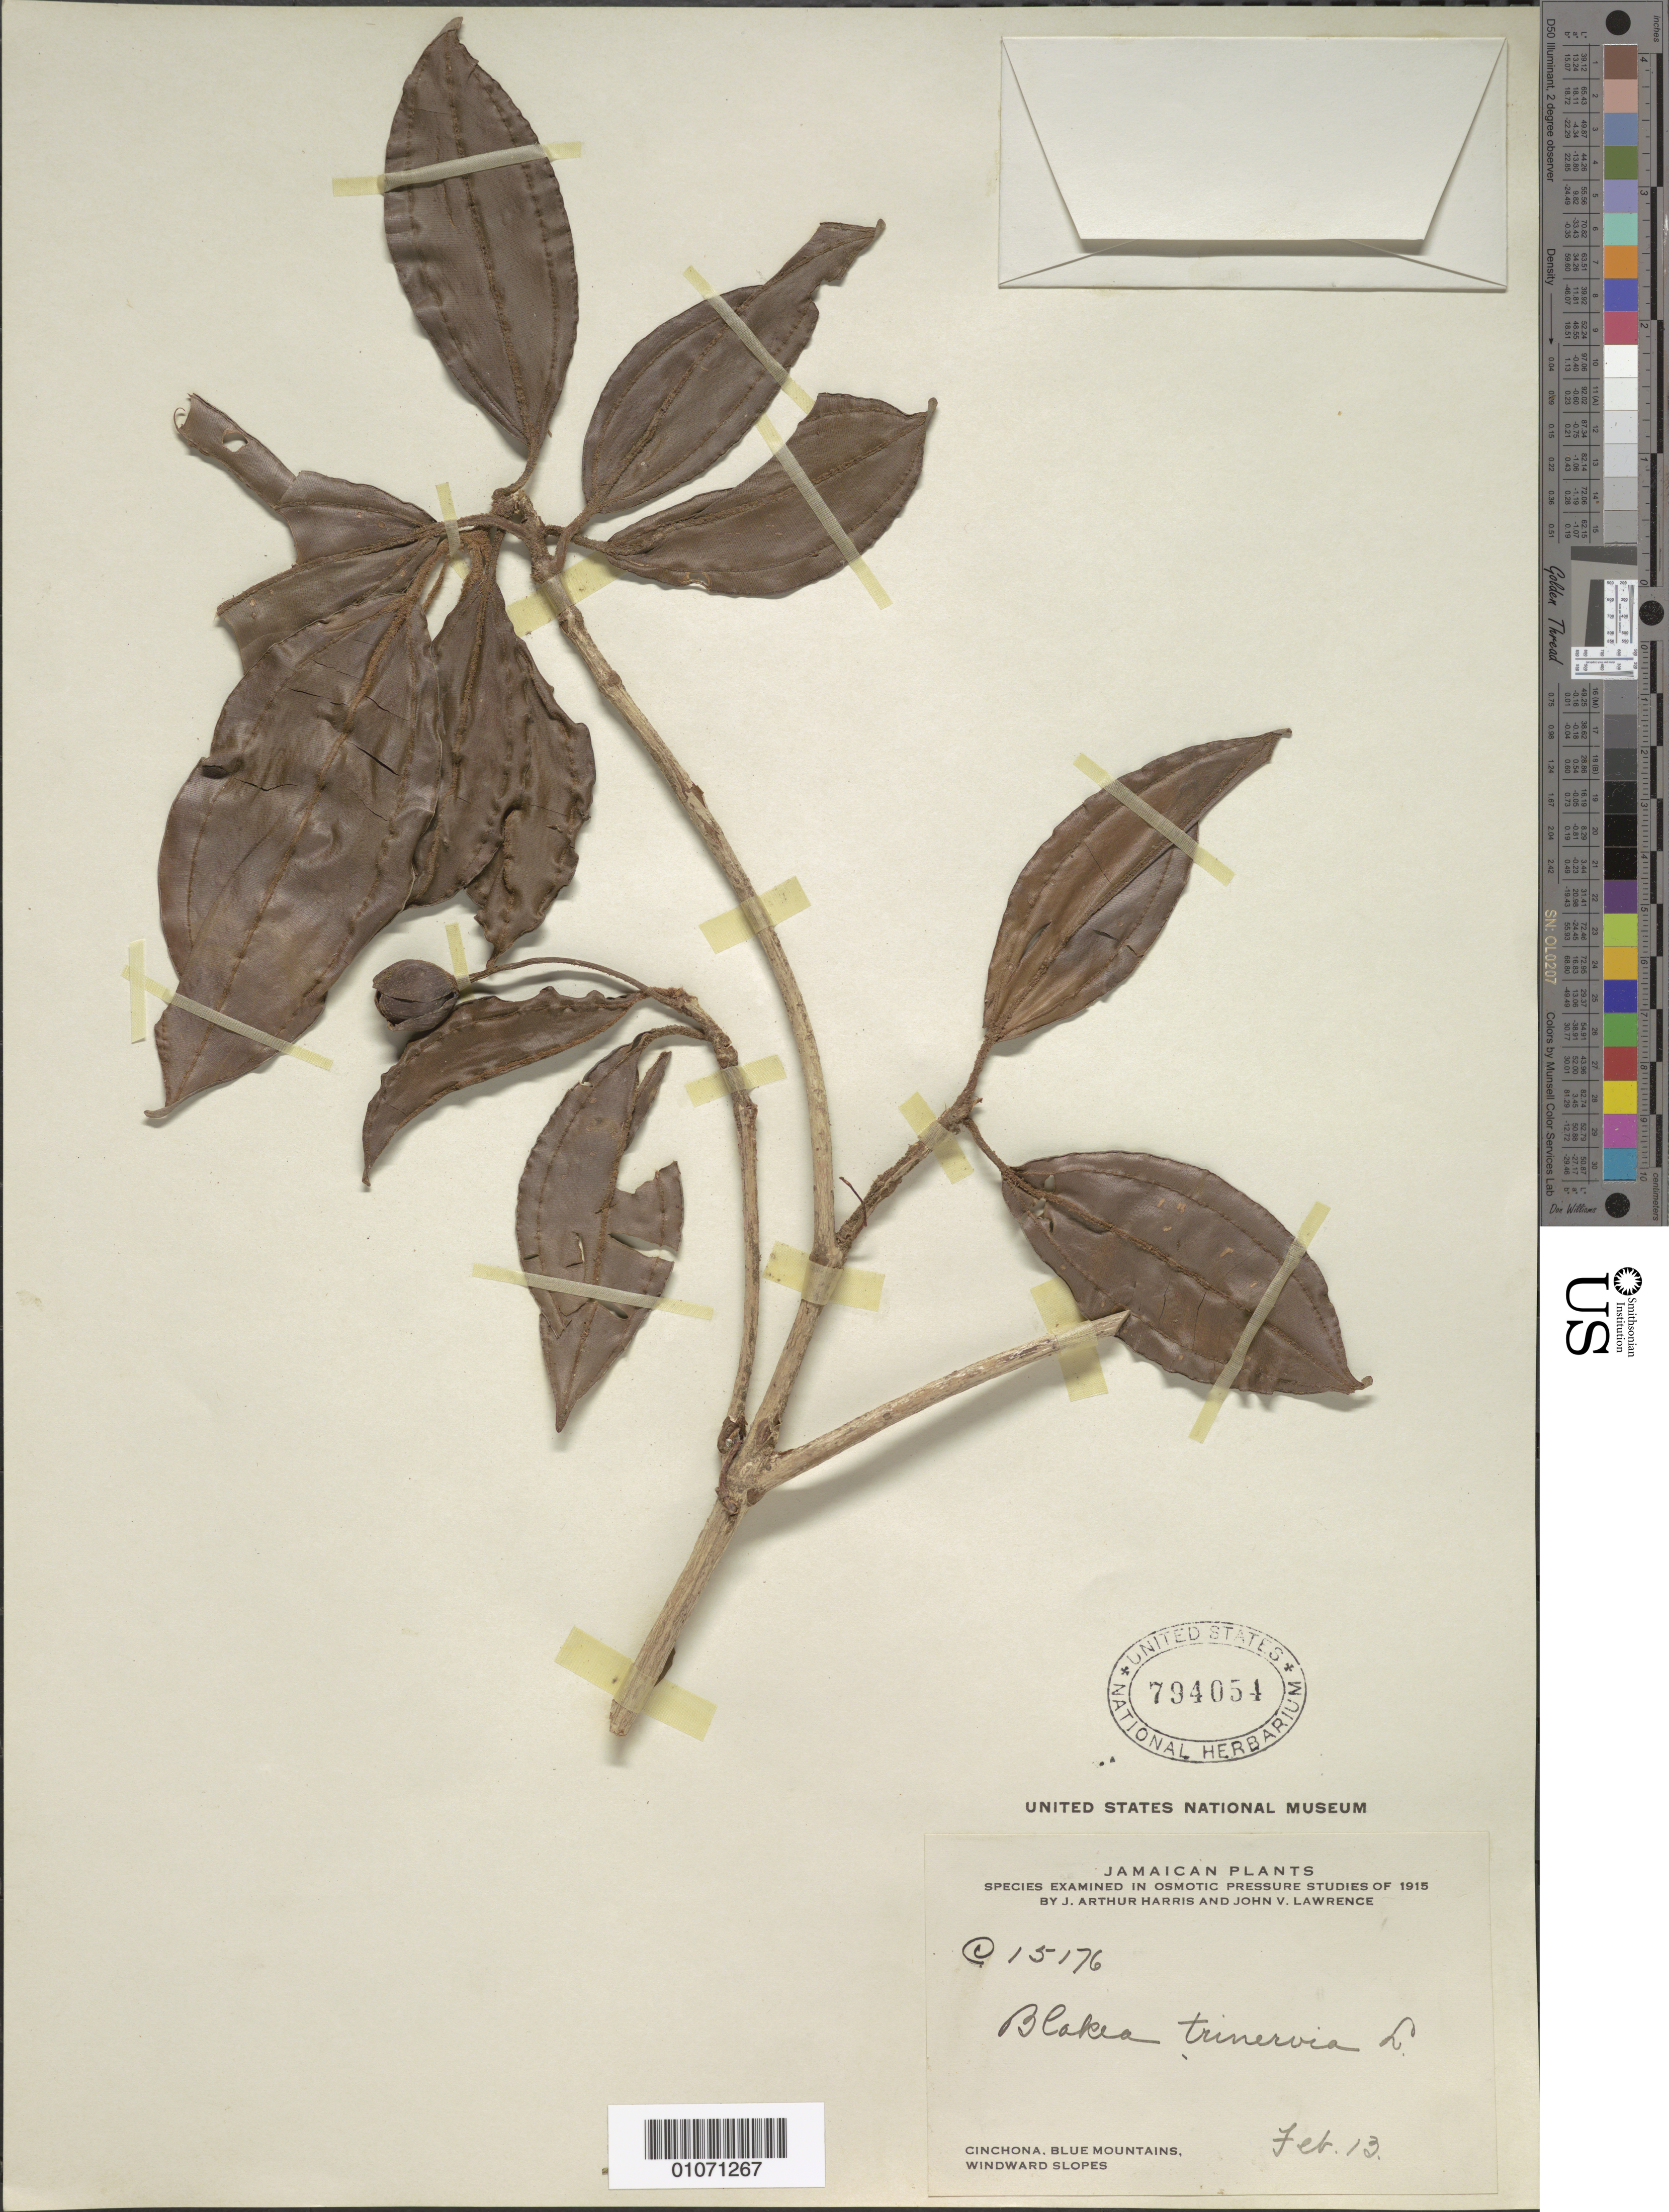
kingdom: Plantae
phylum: Tracheophyta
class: Magnoliopsida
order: Myrtales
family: Melastomataceae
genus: Blakea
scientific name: Blakea trinervia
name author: L.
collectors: J. A. Harris & J. Lawrence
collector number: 15176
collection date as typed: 13 Feb 1913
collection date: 1913-02-13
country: Jamaica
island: Jamaica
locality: Cinchona, Blue Mountains, windward slopes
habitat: Windward slopes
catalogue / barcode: US 794054